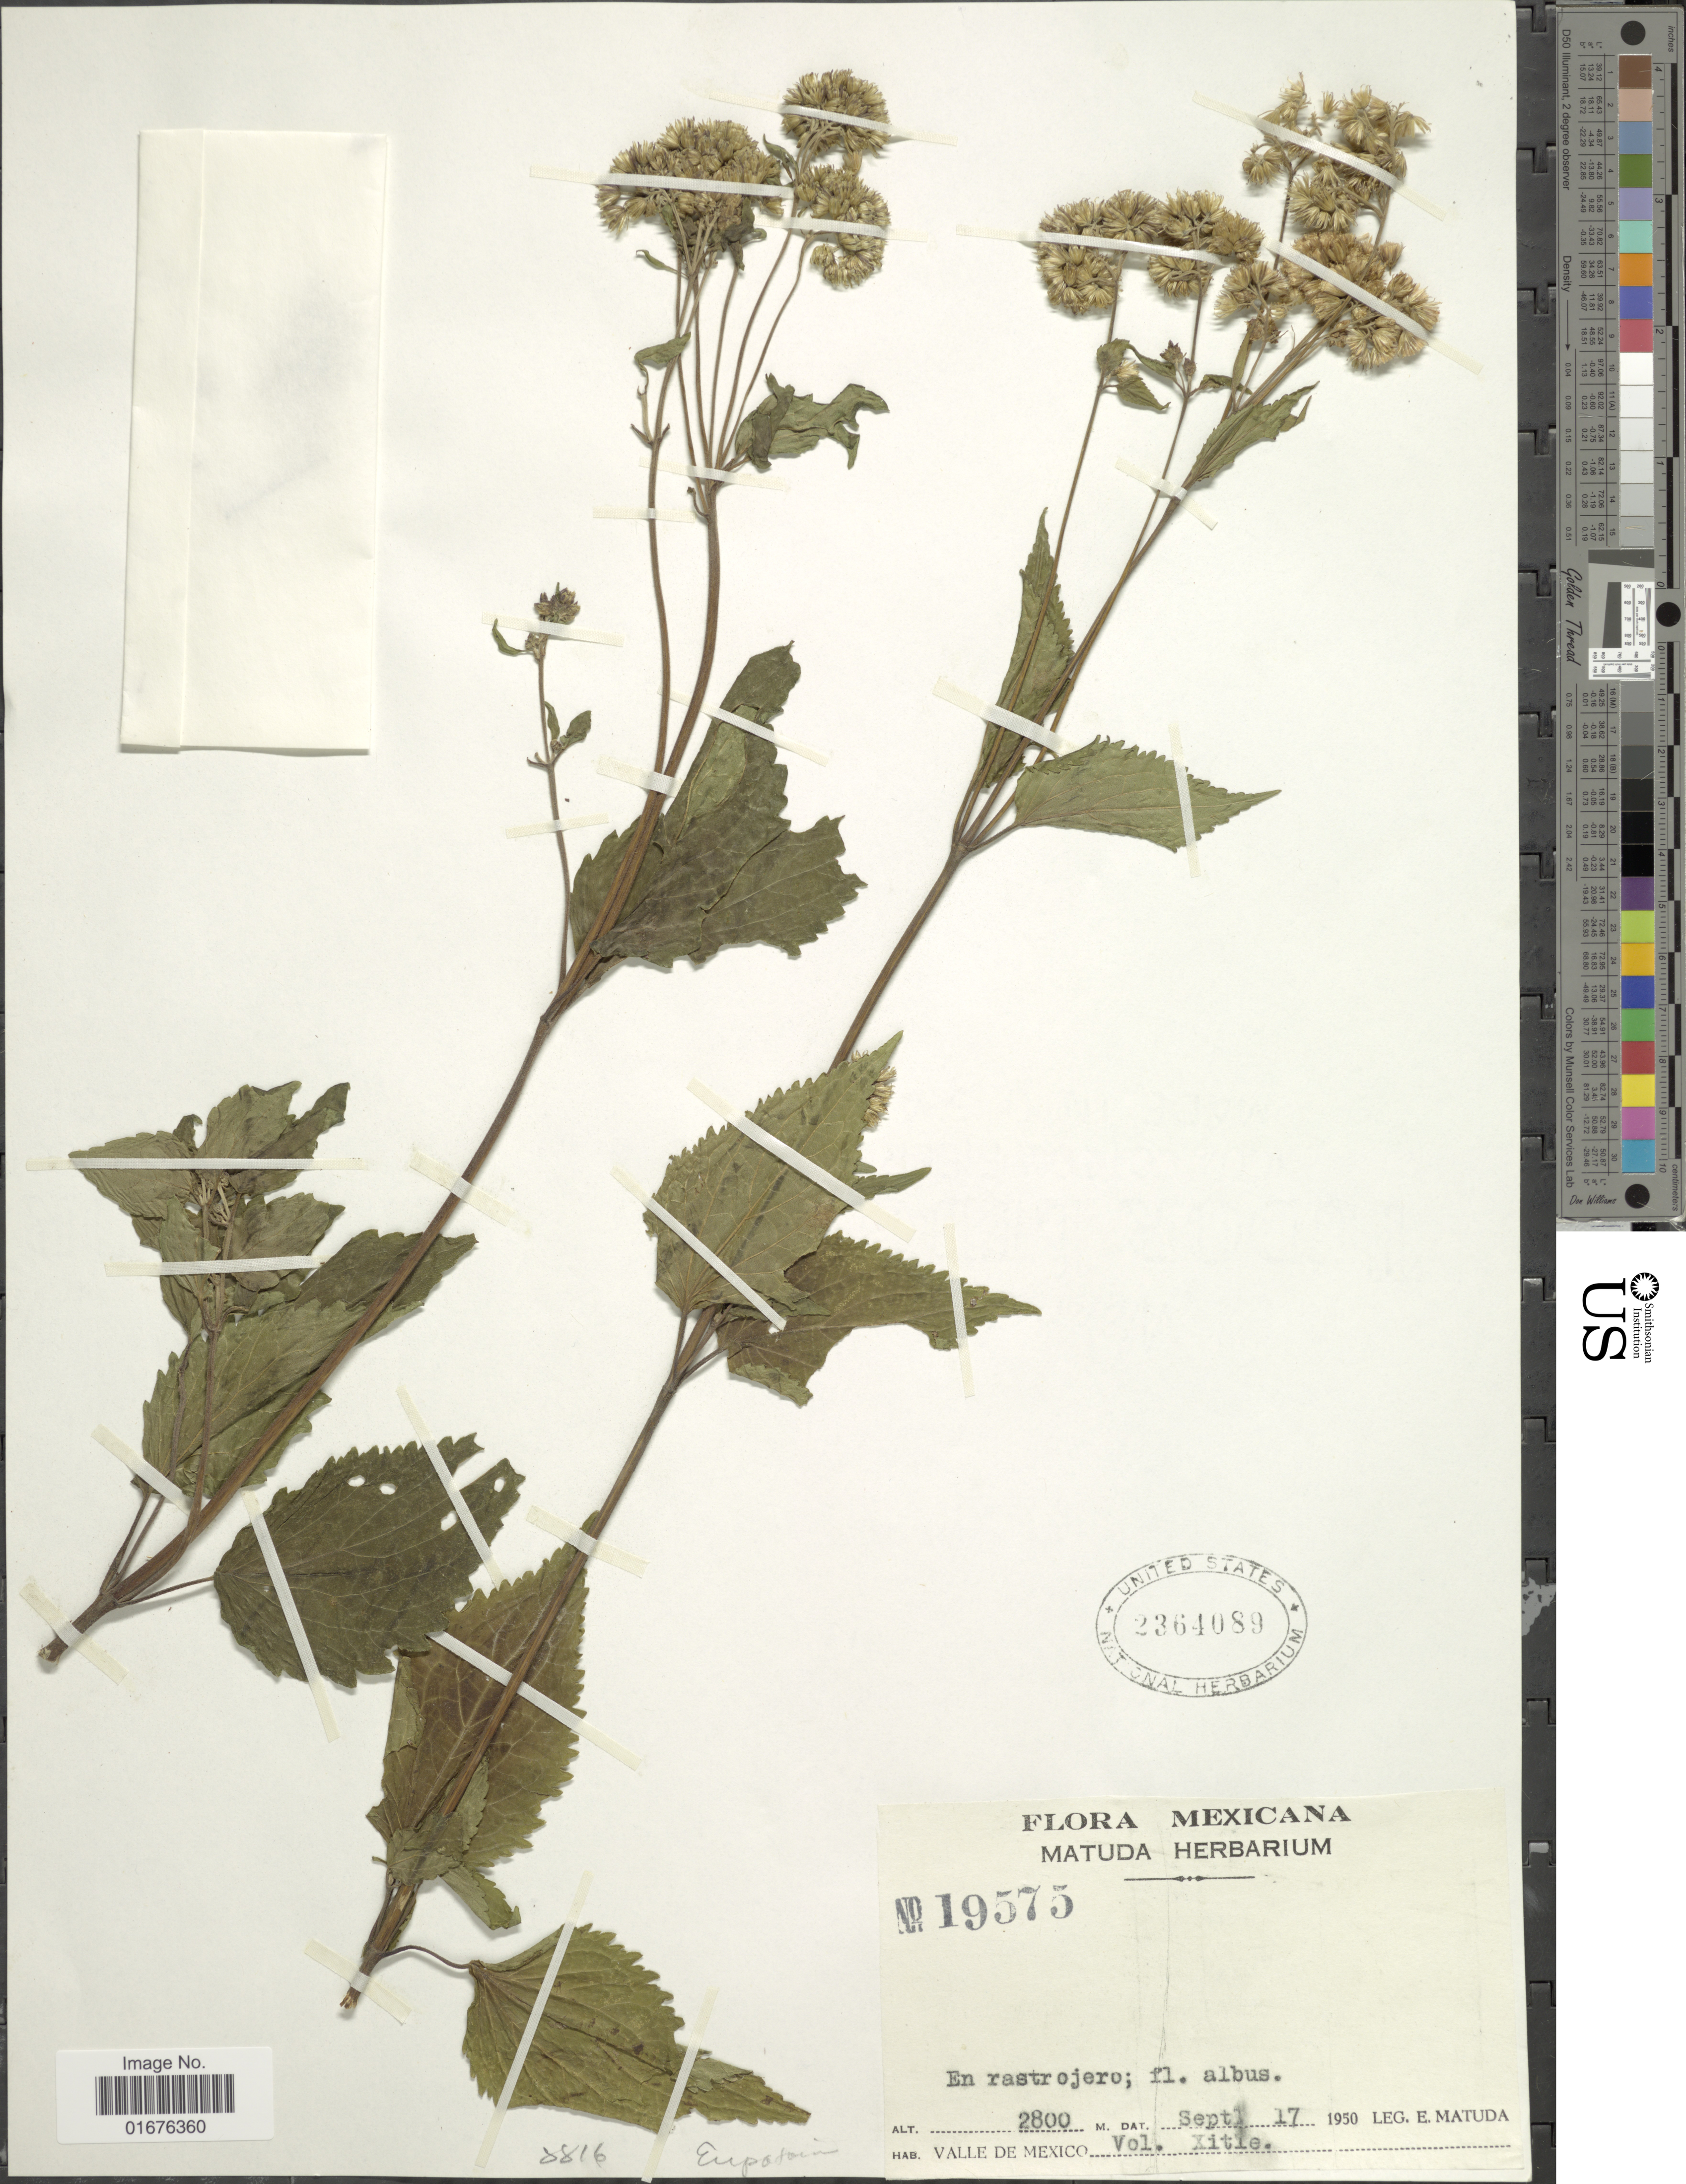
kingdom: Plantae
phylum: Tracheophyta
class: Magnoliopsida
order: Asterales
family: Asteraceae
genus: Ageratina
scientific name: Ageratina pazcuarensis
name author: (Kunth) R.M. King & H. Rob.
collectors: E. Matuda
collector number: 19575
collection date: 1950-09-17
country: Mexico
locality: En rastrojero; valle de Mexico, Vol. Xitle.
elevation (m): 2800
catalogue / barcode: US 2364089